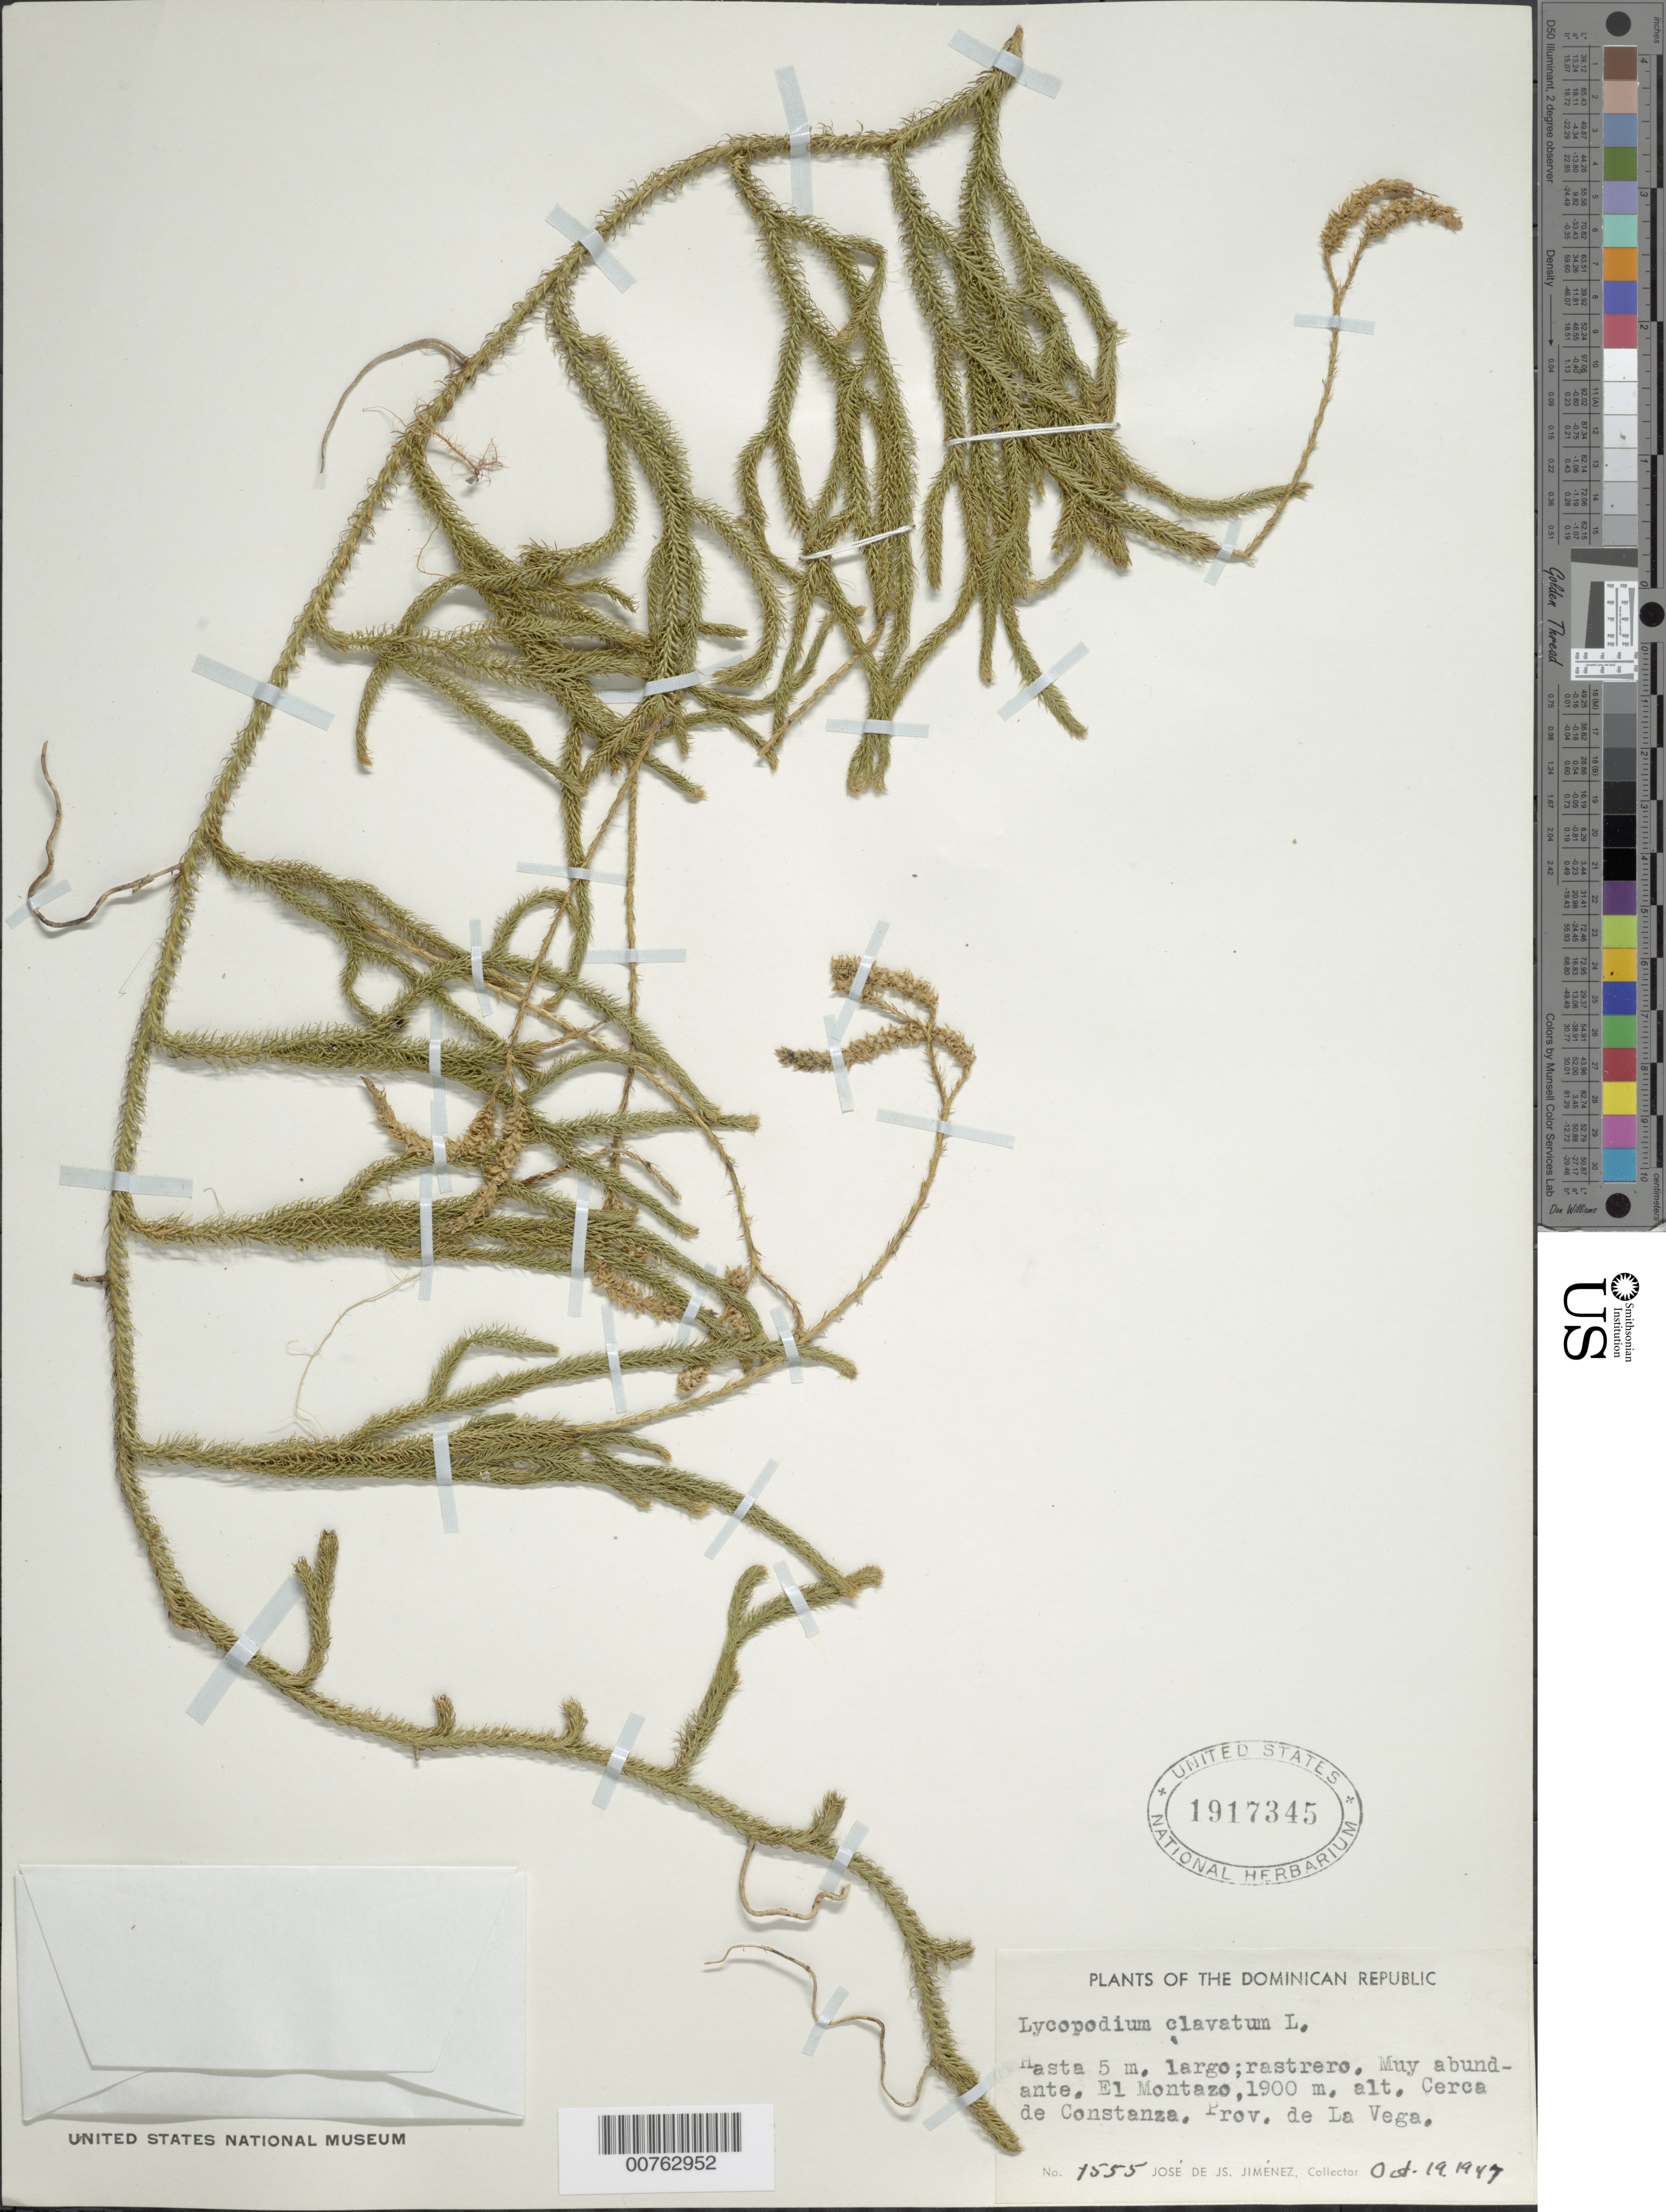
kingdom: Plantae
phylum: Tracheophyta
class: Lycopodiopsida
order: Lycopodiales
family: Lycopodiaceae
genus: Lycopodium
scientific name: Lycopodium clavatum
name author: L.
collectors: J. J. Jiménez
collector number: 1555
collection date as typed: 19 Oct 1947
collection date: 1947-10-19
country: Dominican Republic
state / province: La Vega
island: Hispaniola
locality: El Montazo, cerca de Constanza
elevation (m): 1900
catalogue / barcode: US 1917345